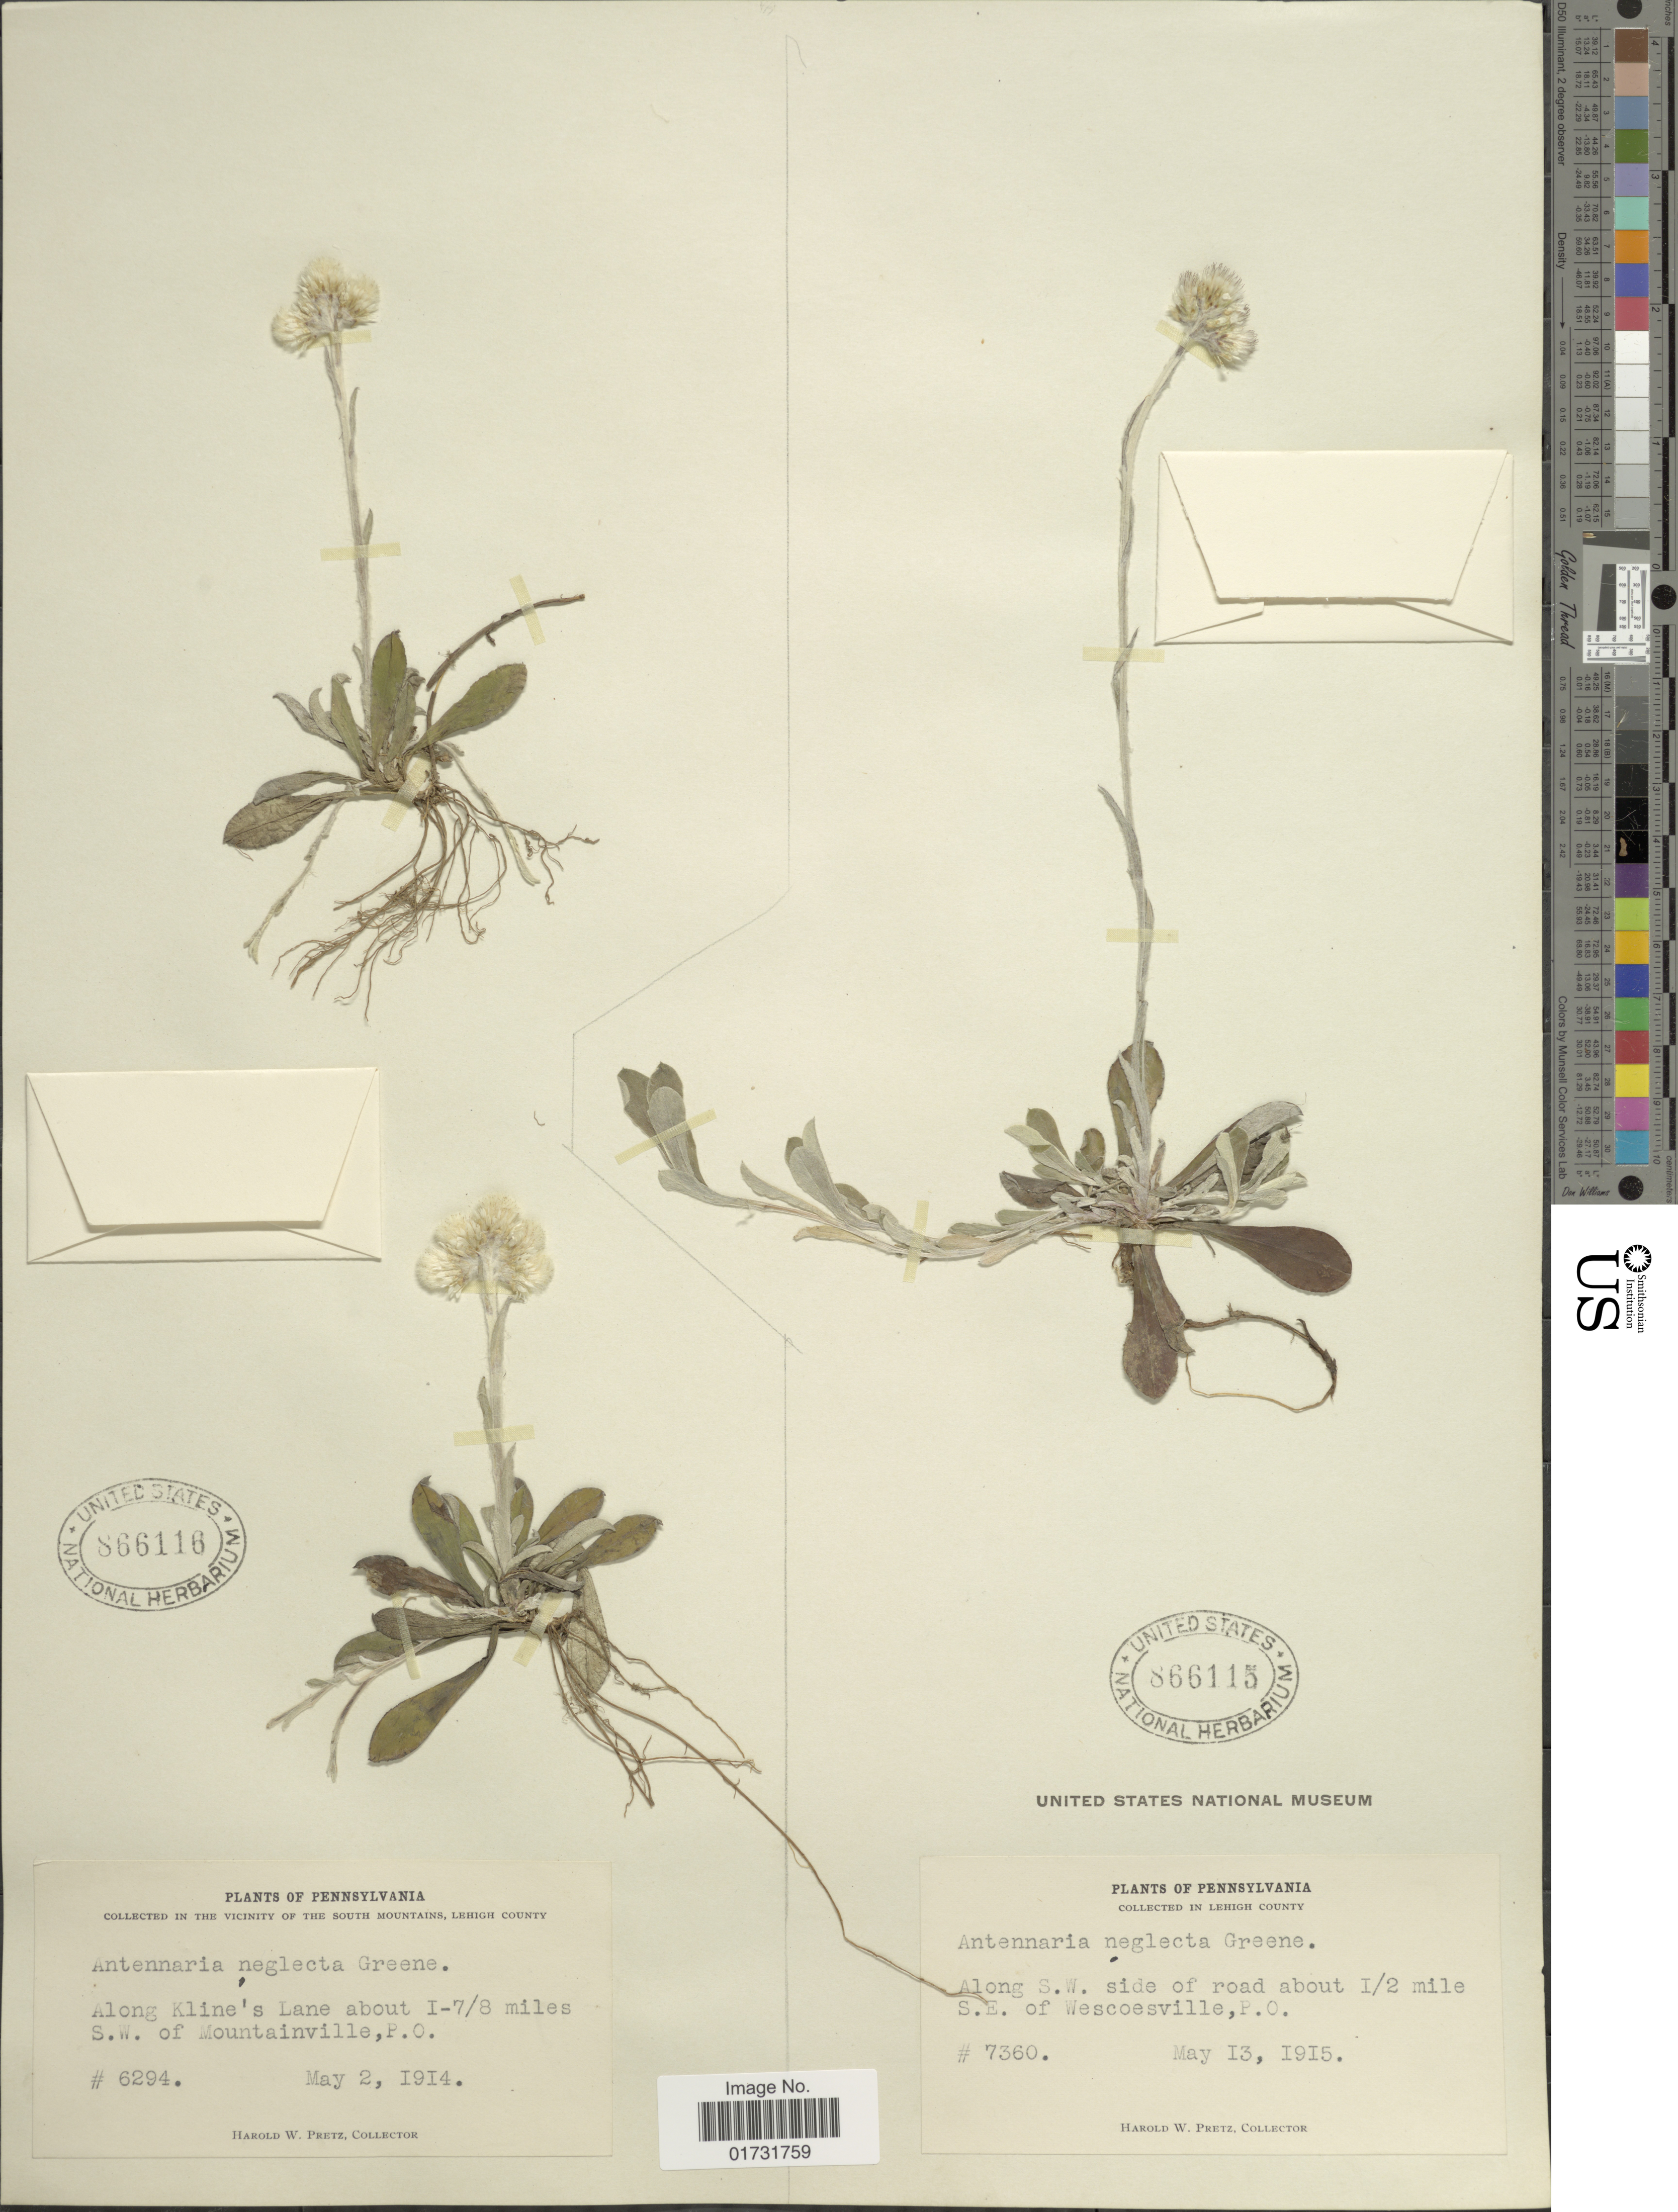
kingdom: Plantae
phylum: Tracheophyta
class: Magnoliopsida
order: Asterales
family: Asteraceae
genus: Antennaria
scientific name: Antennaria neglecta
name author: Greene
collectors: H. W. Pretz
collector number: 7360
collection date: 1915-05-13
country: United States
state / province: Pennsylvania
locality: Lehigh County. Along S.W. side of road about 1/2 mile S.E. of Wescoesville, P. O.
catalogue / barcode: US 866115